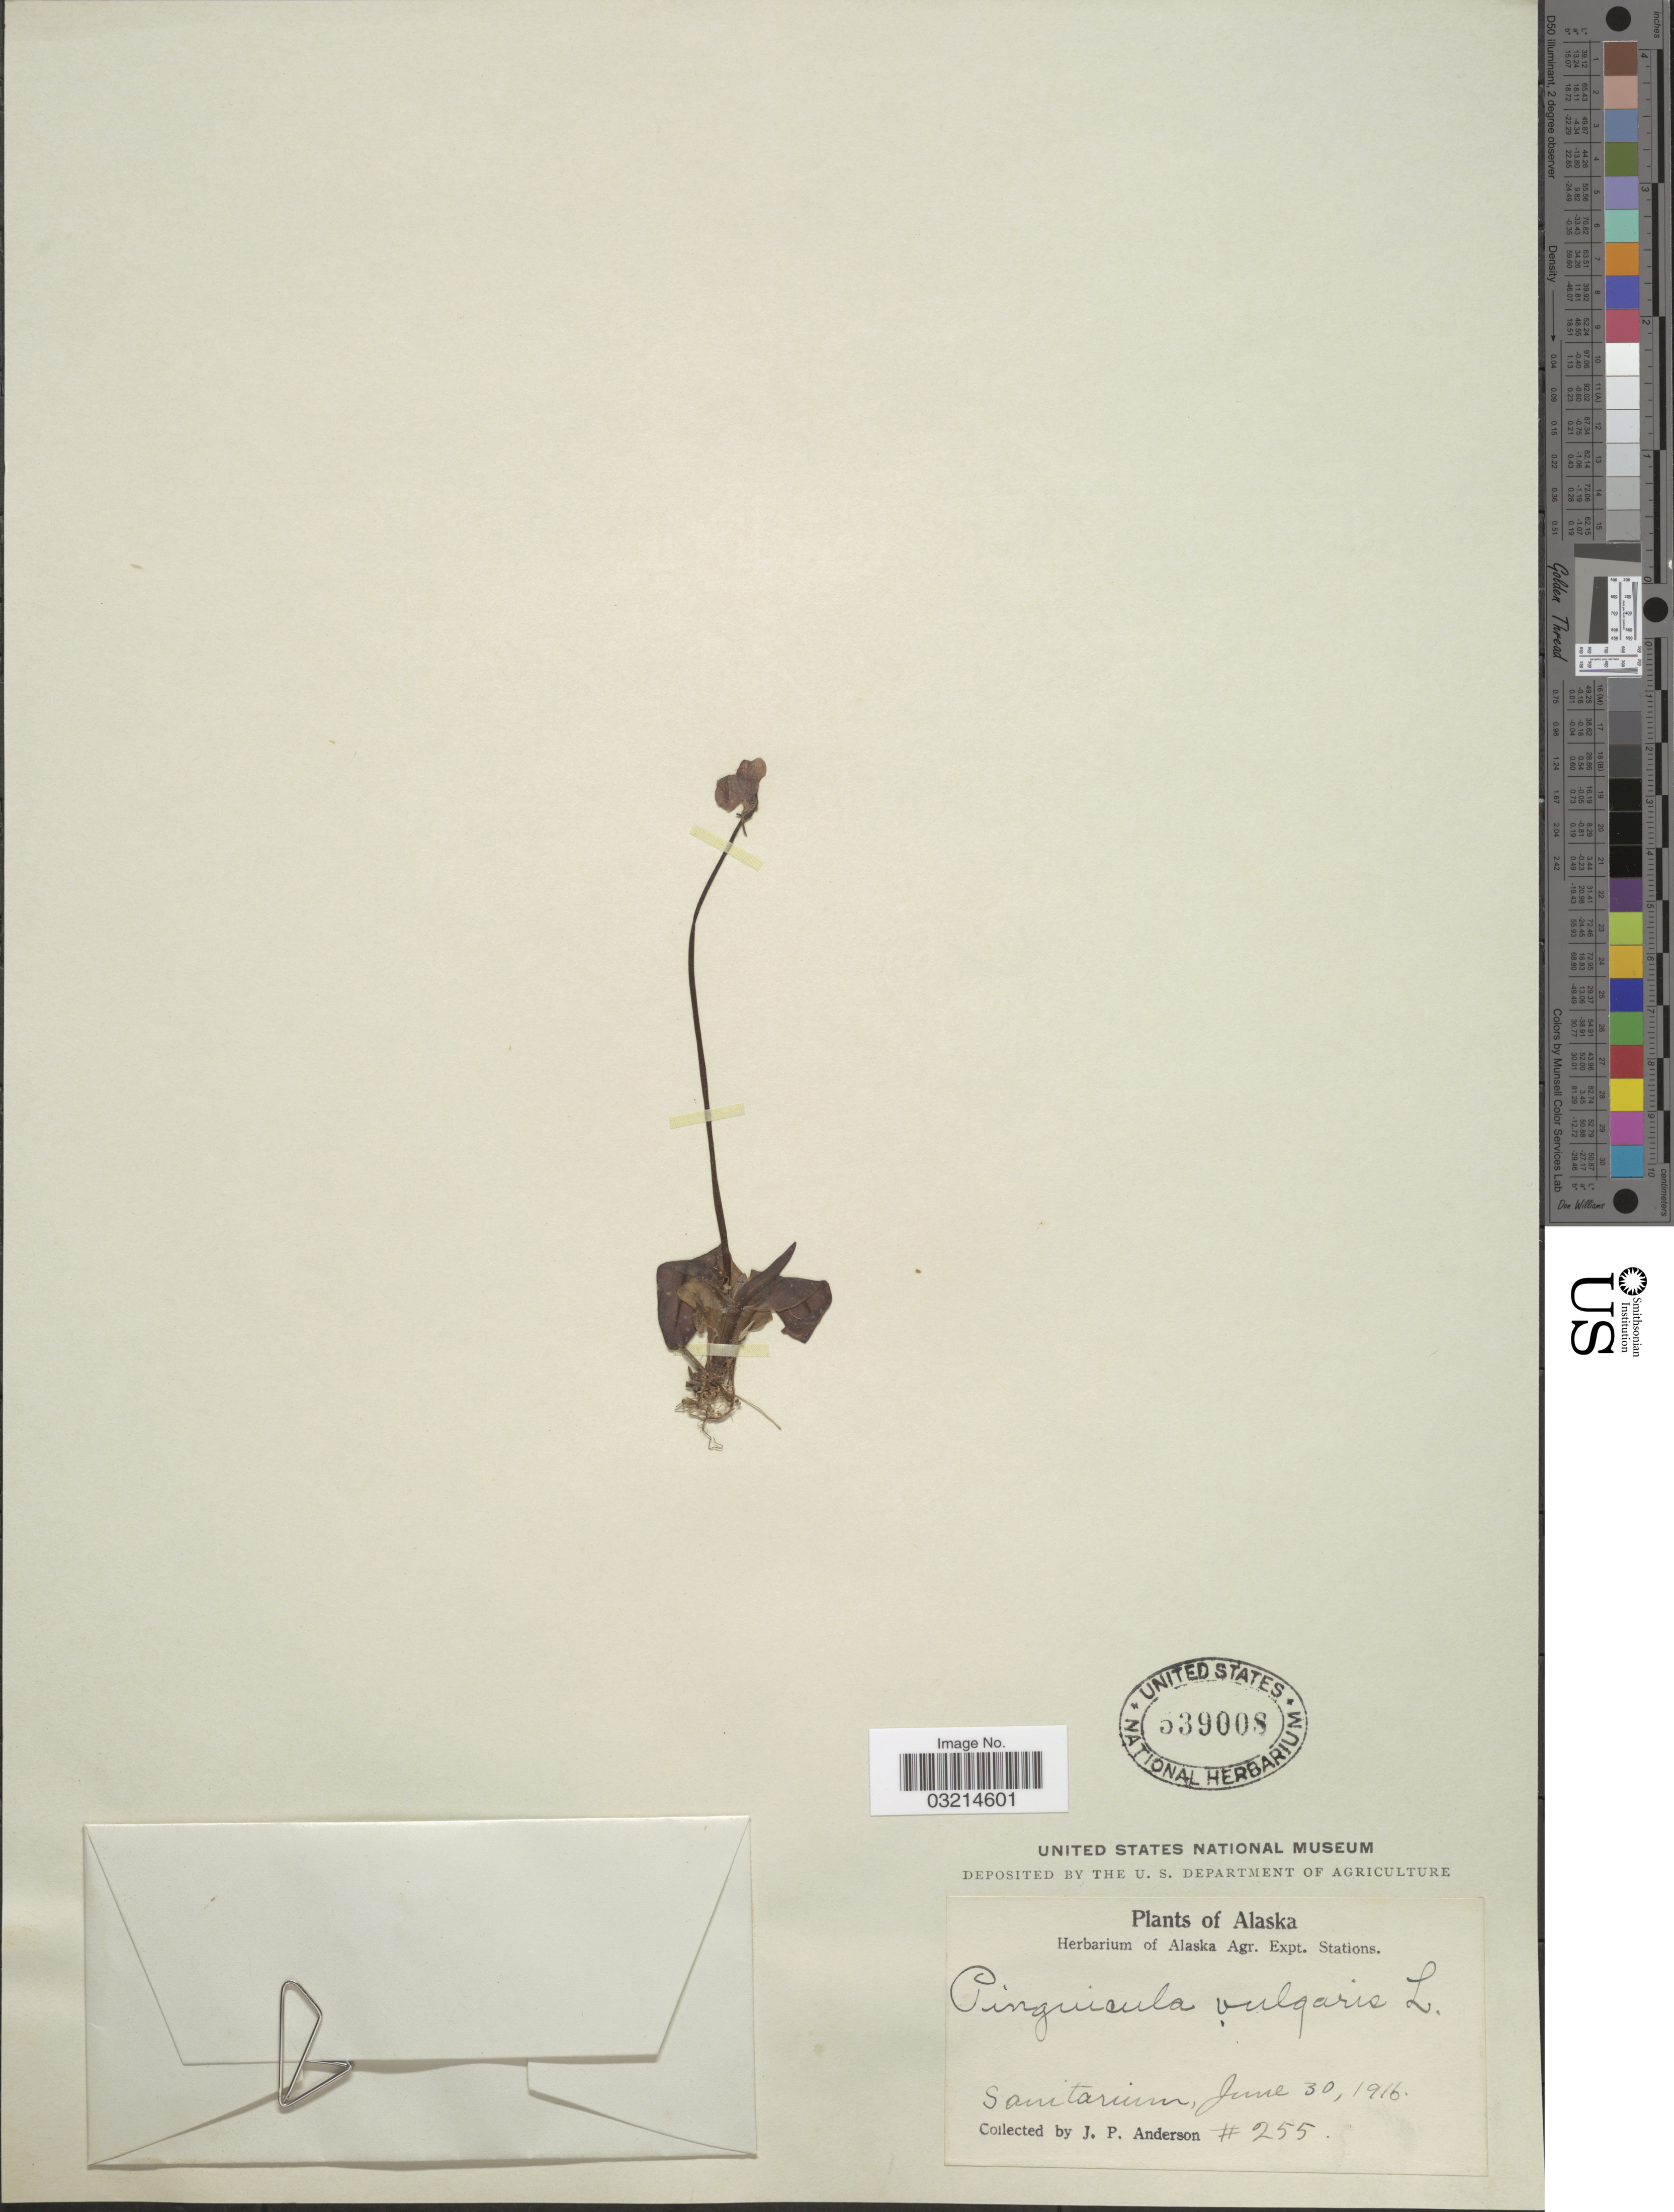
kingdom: Plantae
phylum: Tracheophyta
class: Magnoliopsida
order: Lamiales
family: Lentibulariaceae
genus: Pinguicula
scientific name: Pinguicula vulgaris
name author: L.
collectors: J. P. Anderson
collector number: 255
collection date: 1916-06-30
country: United States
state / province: Alaska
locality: Sanitarium.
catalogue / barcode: US 539008